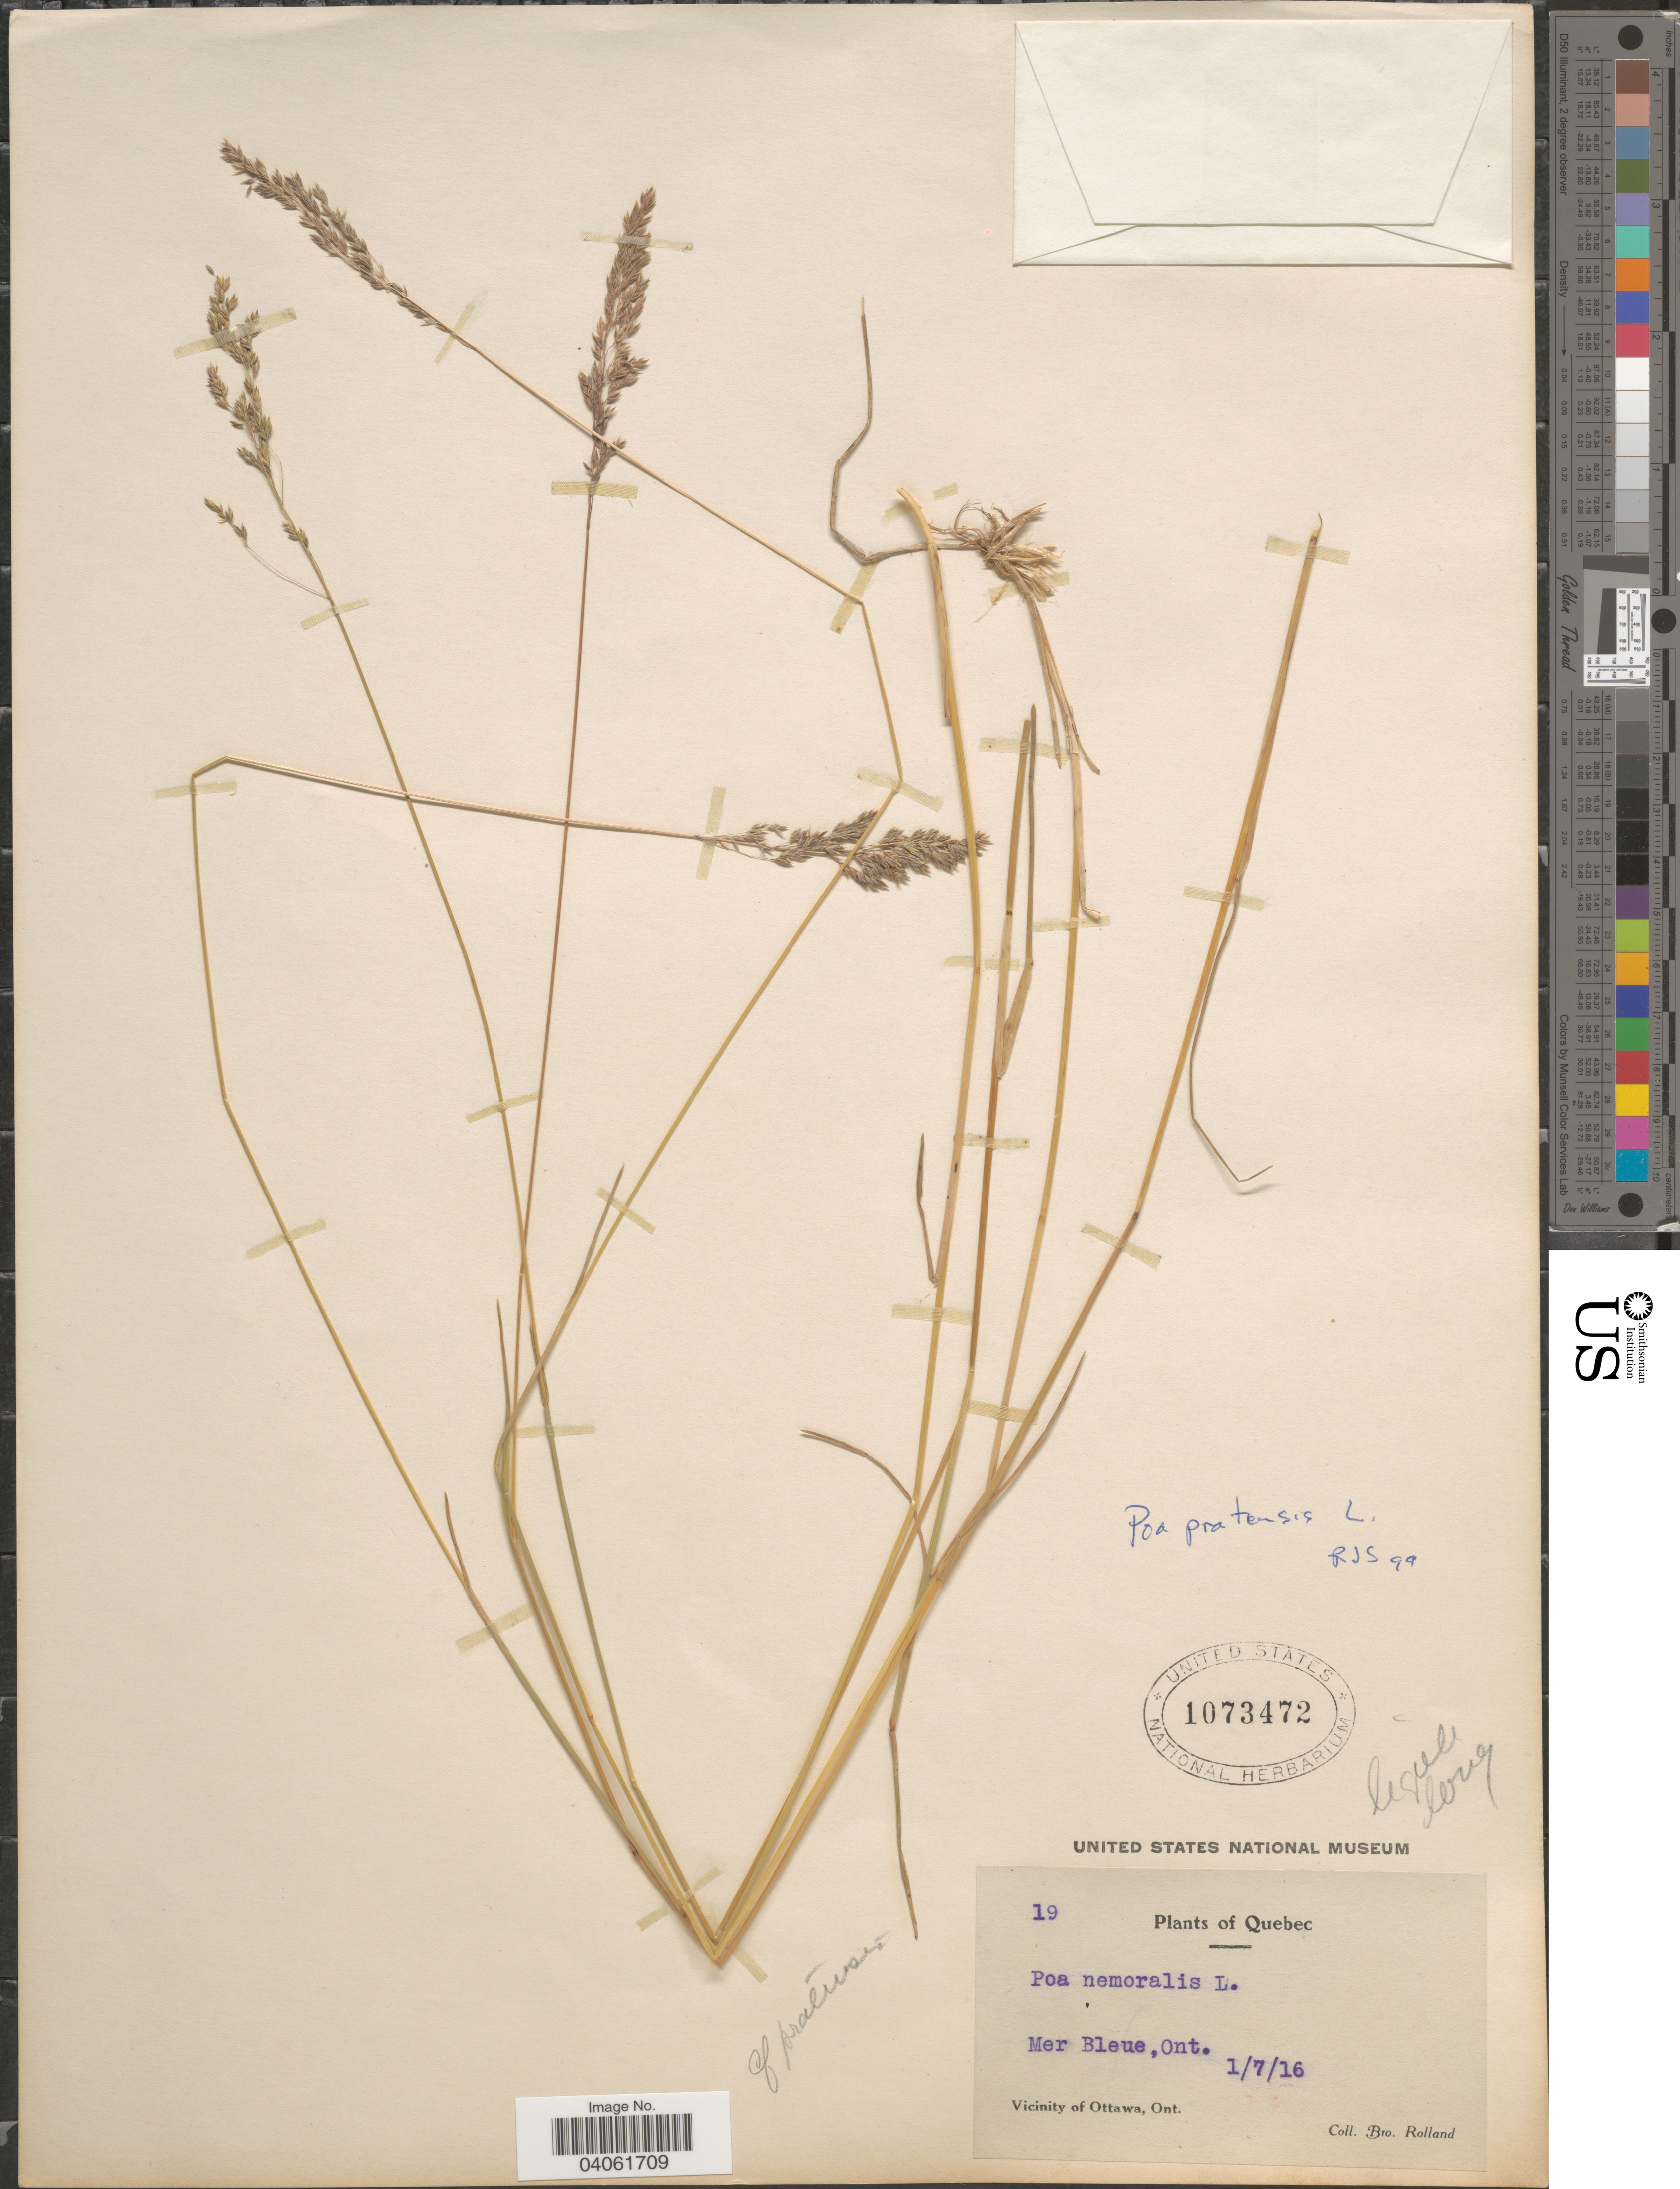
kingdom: Plantae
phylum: Tracheophyta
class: Liliopsida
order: Poales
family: Poaceae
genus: Poa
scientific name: Poa pratensis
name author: L.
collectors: B. Rolland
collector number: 19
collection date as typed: Transcribed d/m/y: 1/7/16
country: Canada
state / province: Quebec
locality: Mer Bleue.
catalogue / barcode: US 1073472